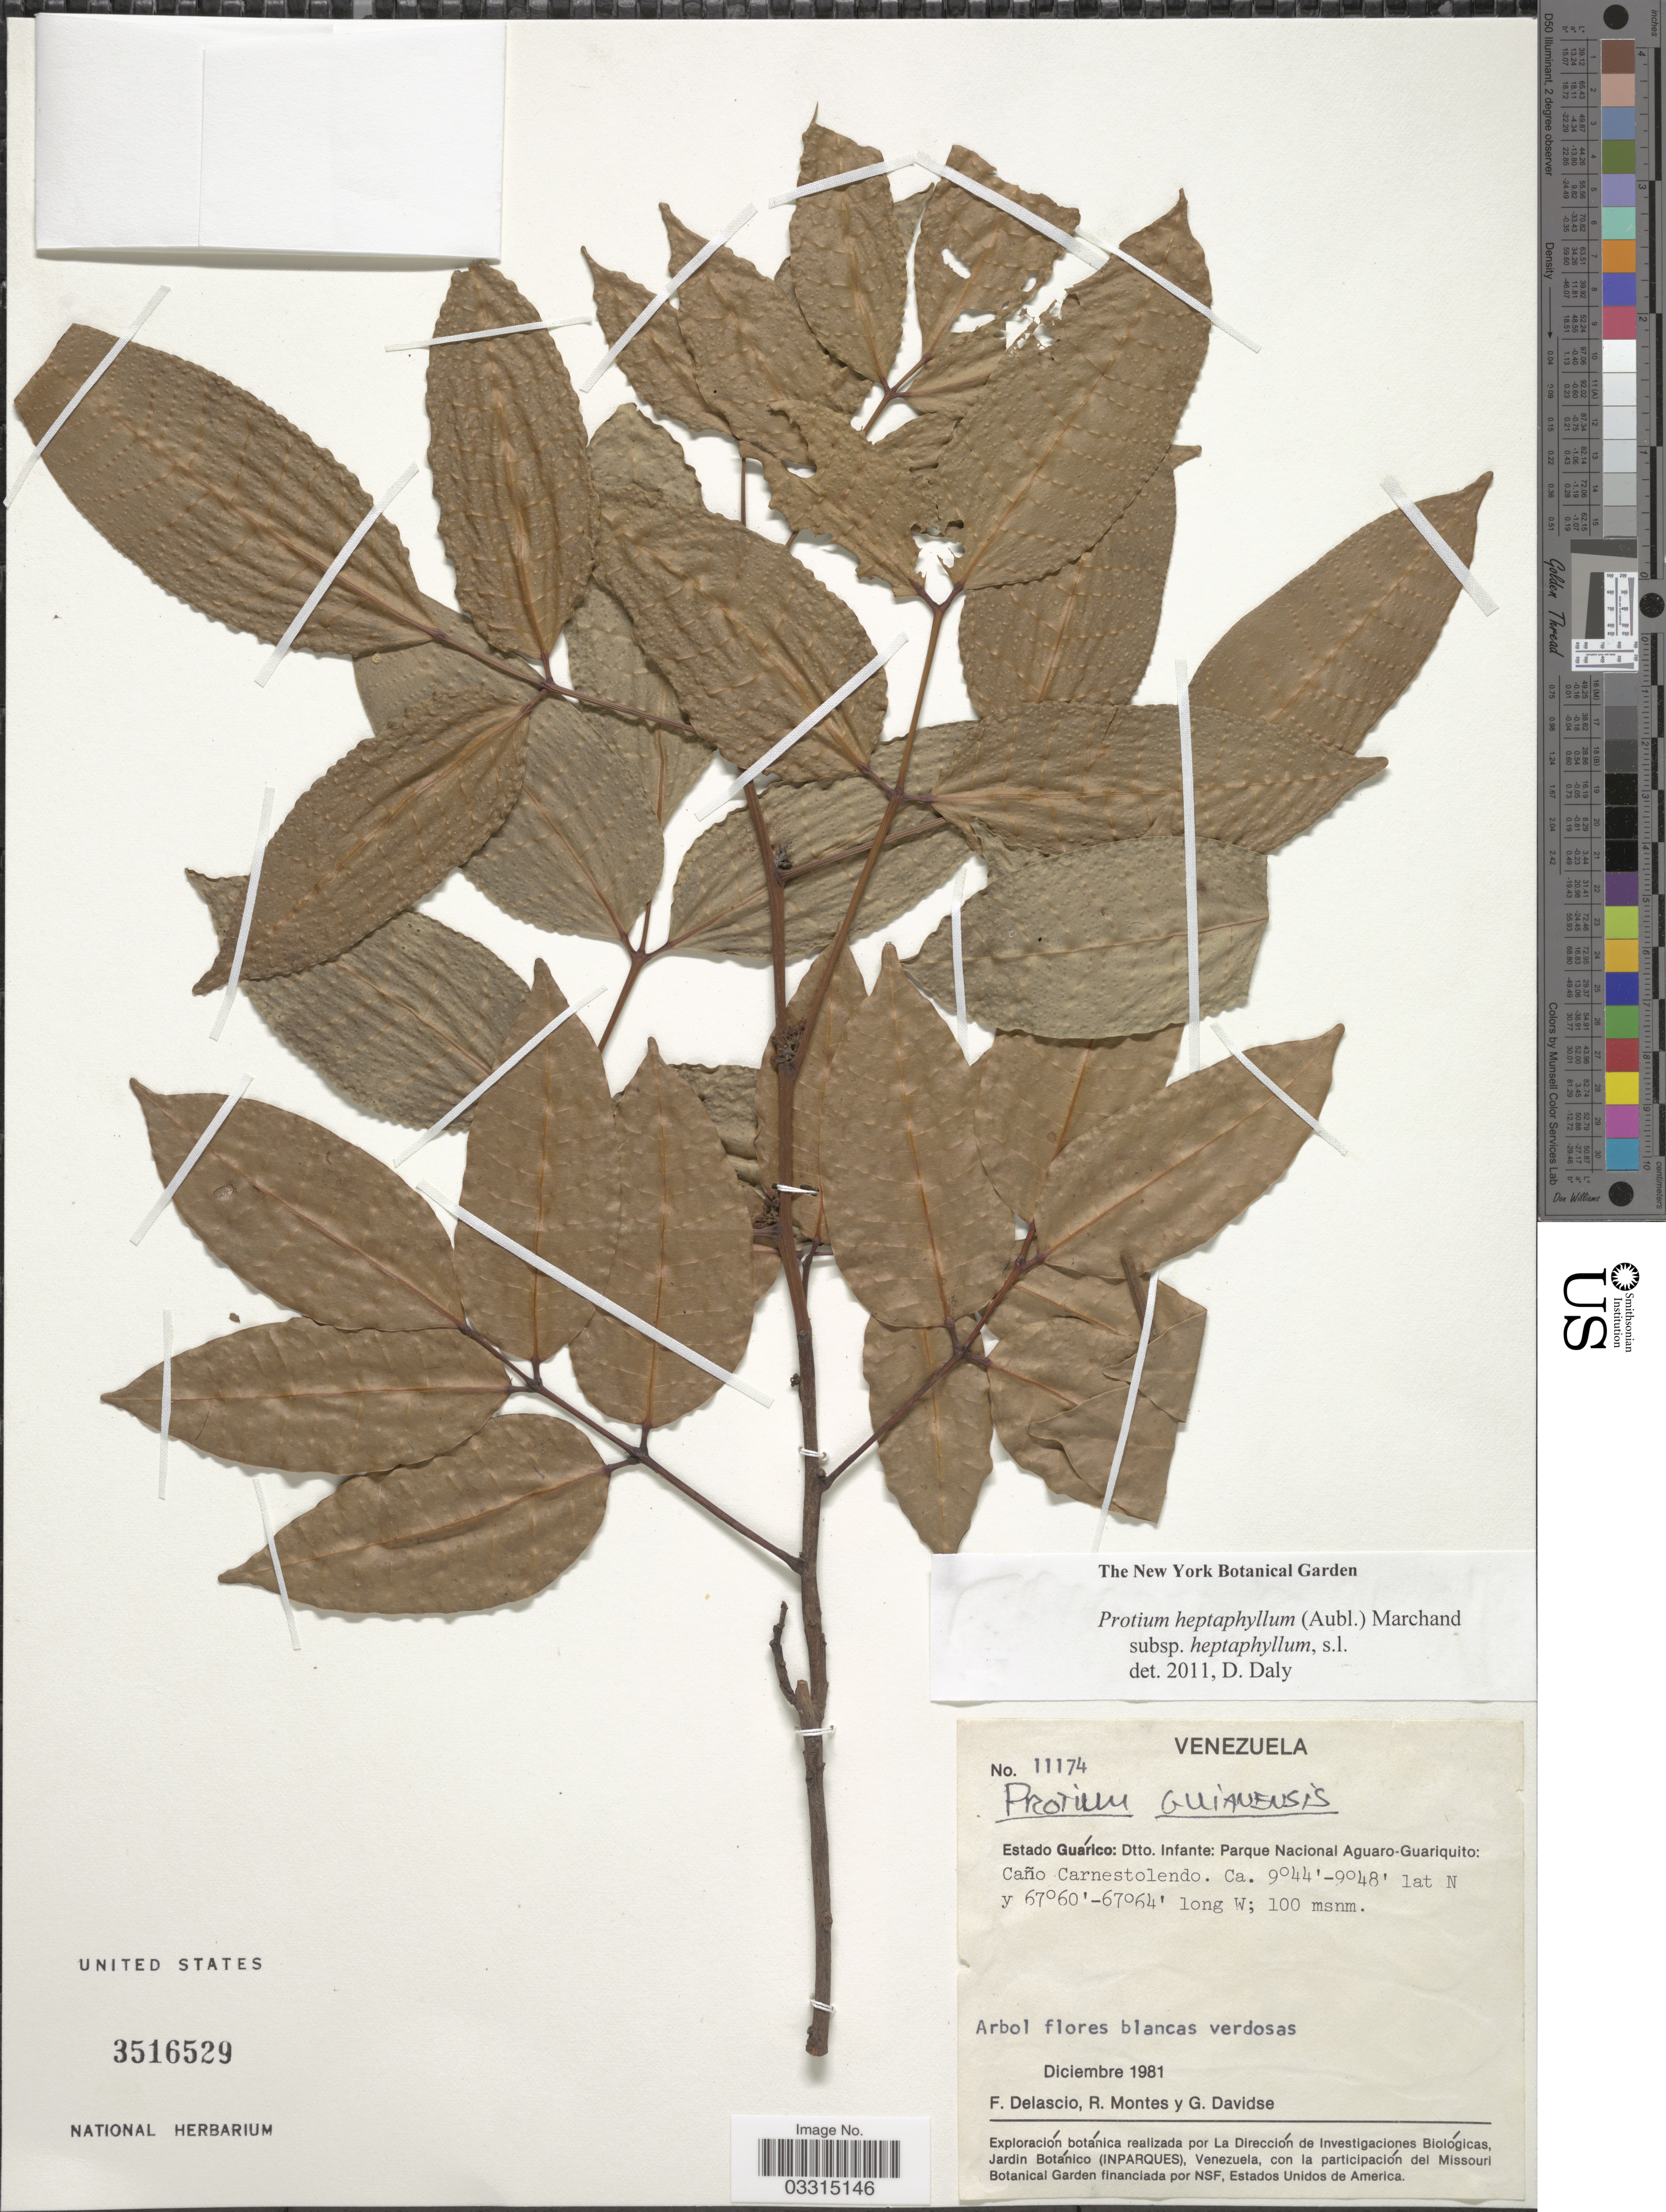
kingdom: Plantae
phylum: Tracheophyta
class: Magnoliopsida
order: Sapindales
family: Burseraceae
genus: Protium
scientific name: Protium heptaphyllum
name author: (Aubl.) Marchand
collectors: F. Delascio C., R. Montes & G. Davidse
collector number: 11174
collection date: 1981-12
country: Venezuela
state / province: Guárico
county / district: Leonardo Infante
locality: Dtto. Infante: Parque Nacional Aguaro-Guariquito: Caño Carnestolendo.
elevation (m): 100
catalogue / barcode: US 3516529